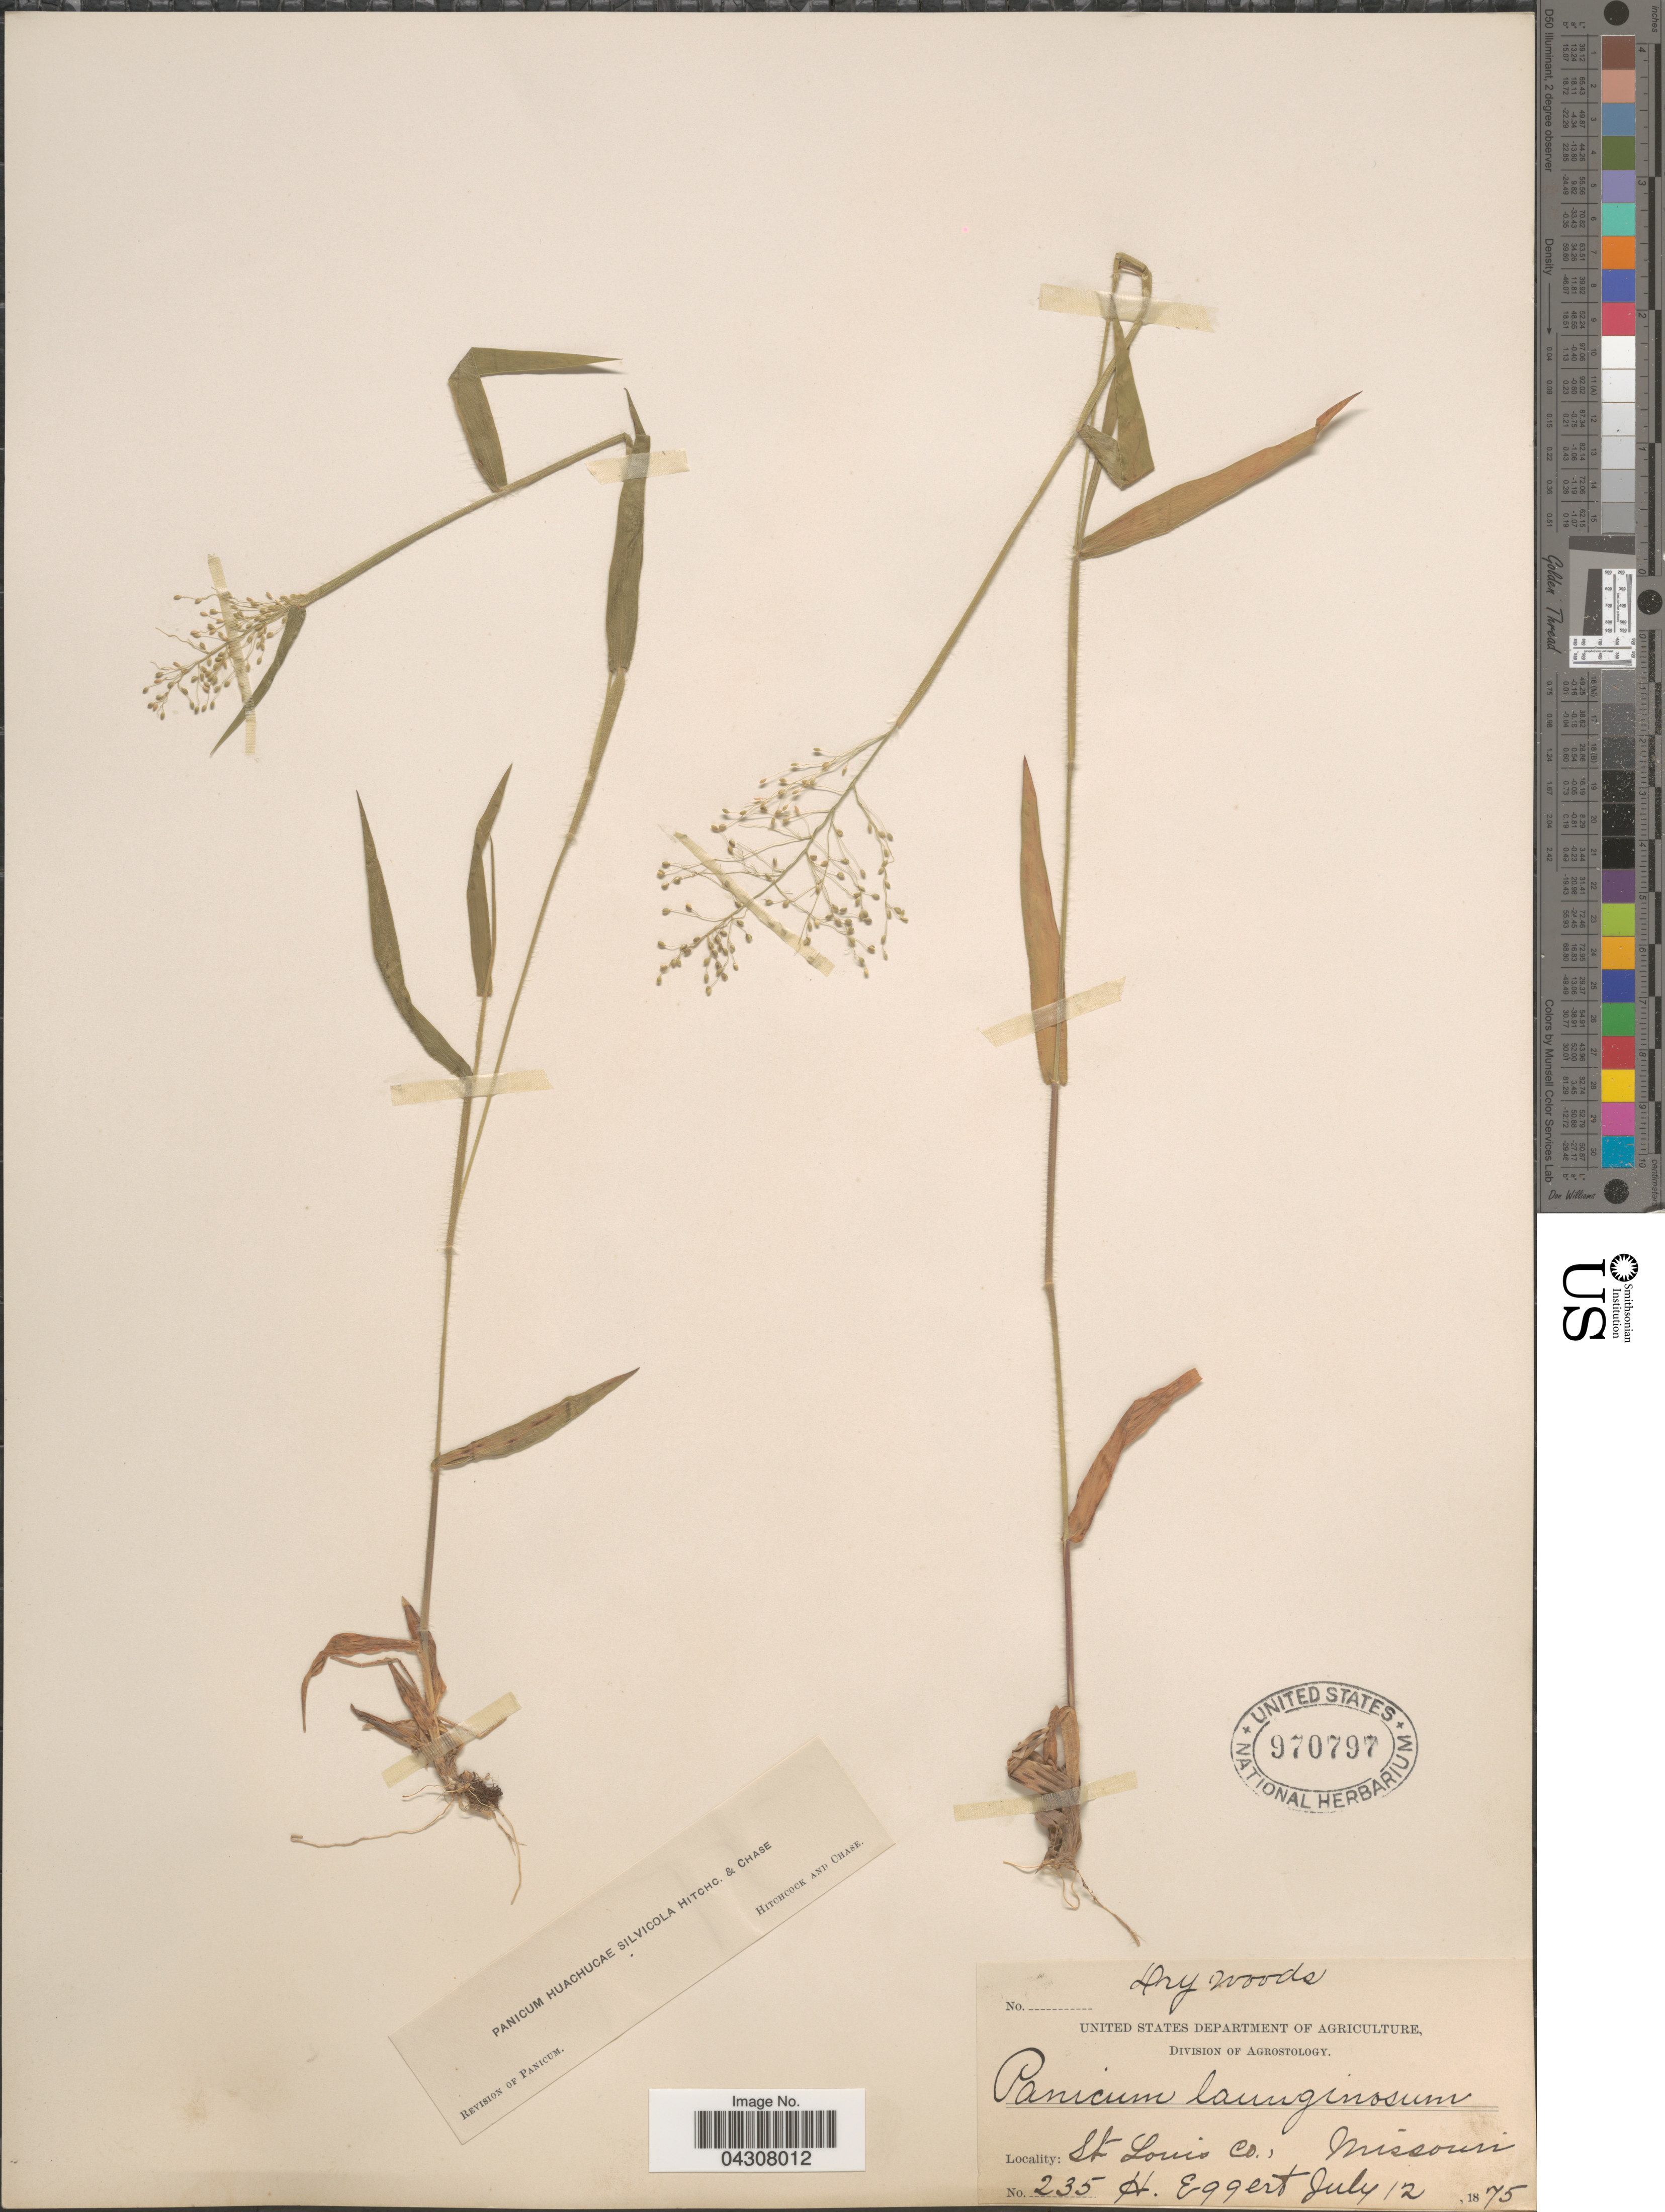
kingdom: Plantae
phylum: Tracheophyta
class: Liliopsida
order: Poales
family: Poaceae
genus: Dichanthelium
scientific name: Dichanthelium acuminatum var. acuminatum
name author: (Sw.) Gould & C.A. Clark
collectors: H. Eggert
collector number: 235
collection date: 1875-07-12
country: United States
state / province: Missouri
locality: St Louis Co.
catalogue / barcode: US 970797